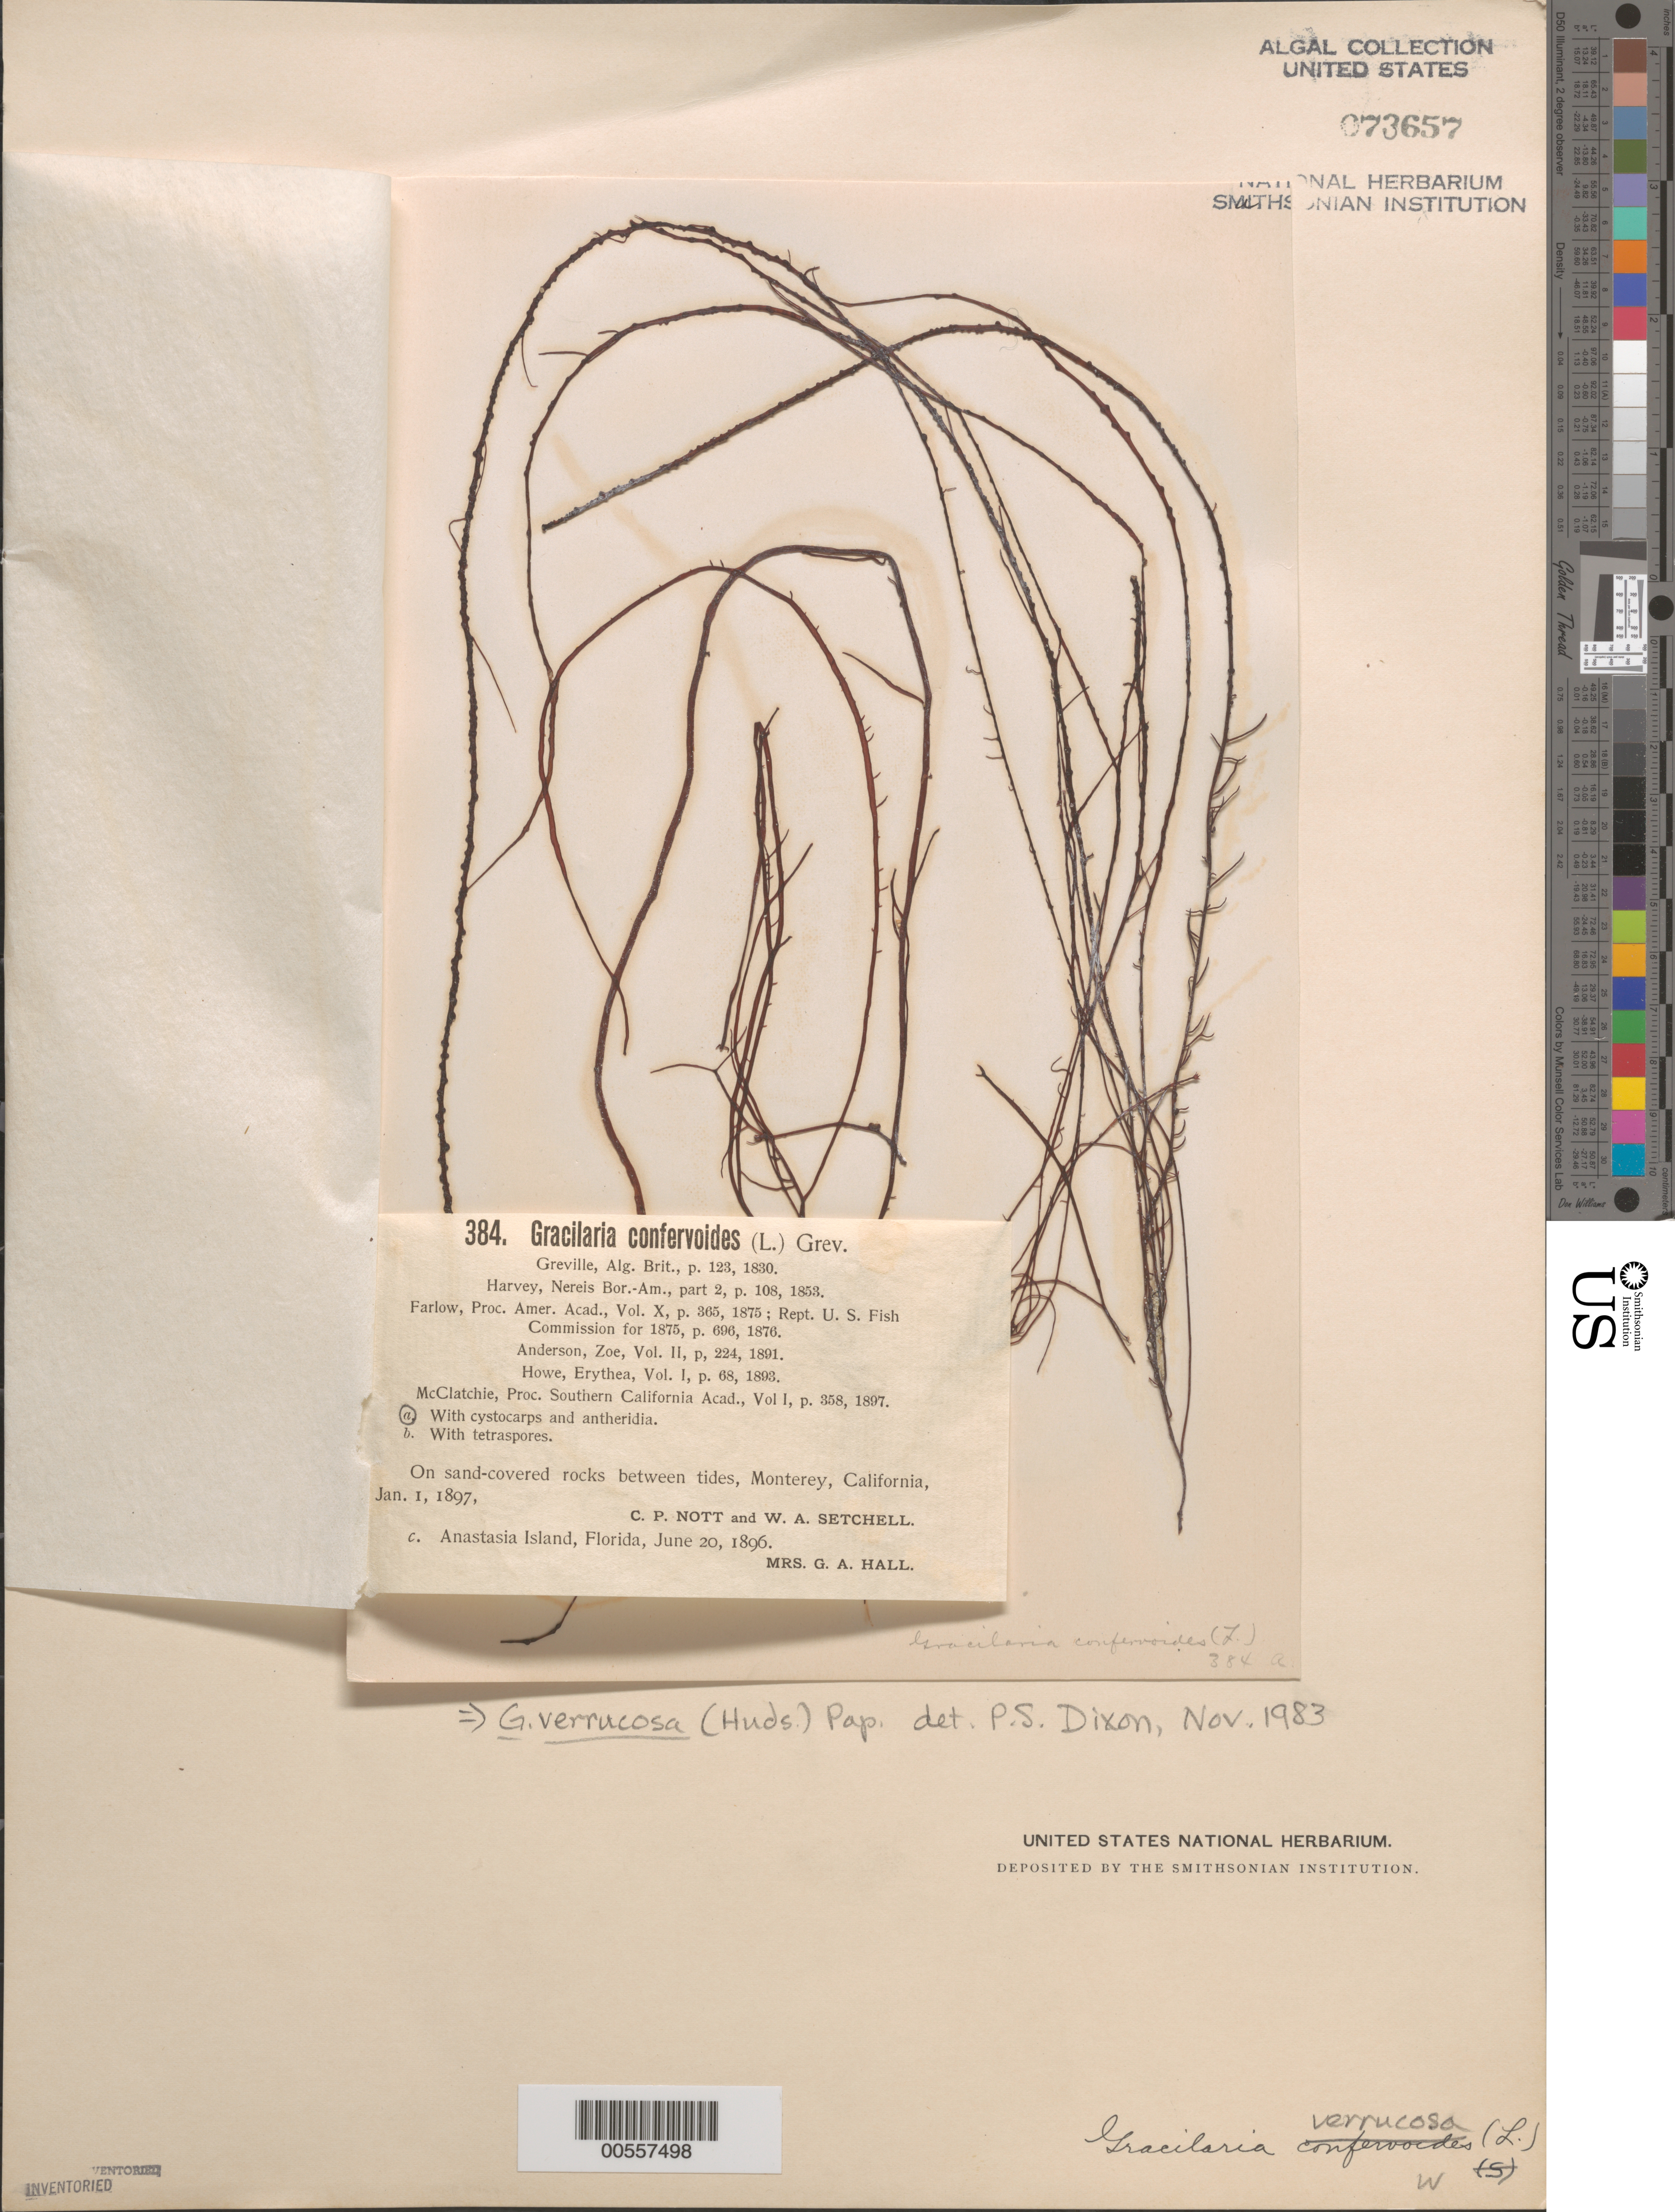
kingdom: Plantae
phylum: Rhodophyta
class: Florideophyceae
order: Gracilariales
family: Gracilariaceae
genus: Gracilariopsis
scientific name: Gracilariopsis longissima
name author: (S.G. Gmel.) Steentoft et al.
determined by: Algae name updating Project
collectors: C. Nott & W. Setchell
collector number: PB-A 384a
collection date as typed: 01 Jan 1897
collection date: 1897-01-01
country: United States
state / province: California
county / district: Monterey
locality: Monterey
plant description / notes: Collins, Holden & Setchell, Phycotheca Boreali-Americana, as Gracilaria confervoides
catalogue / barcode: US 73657